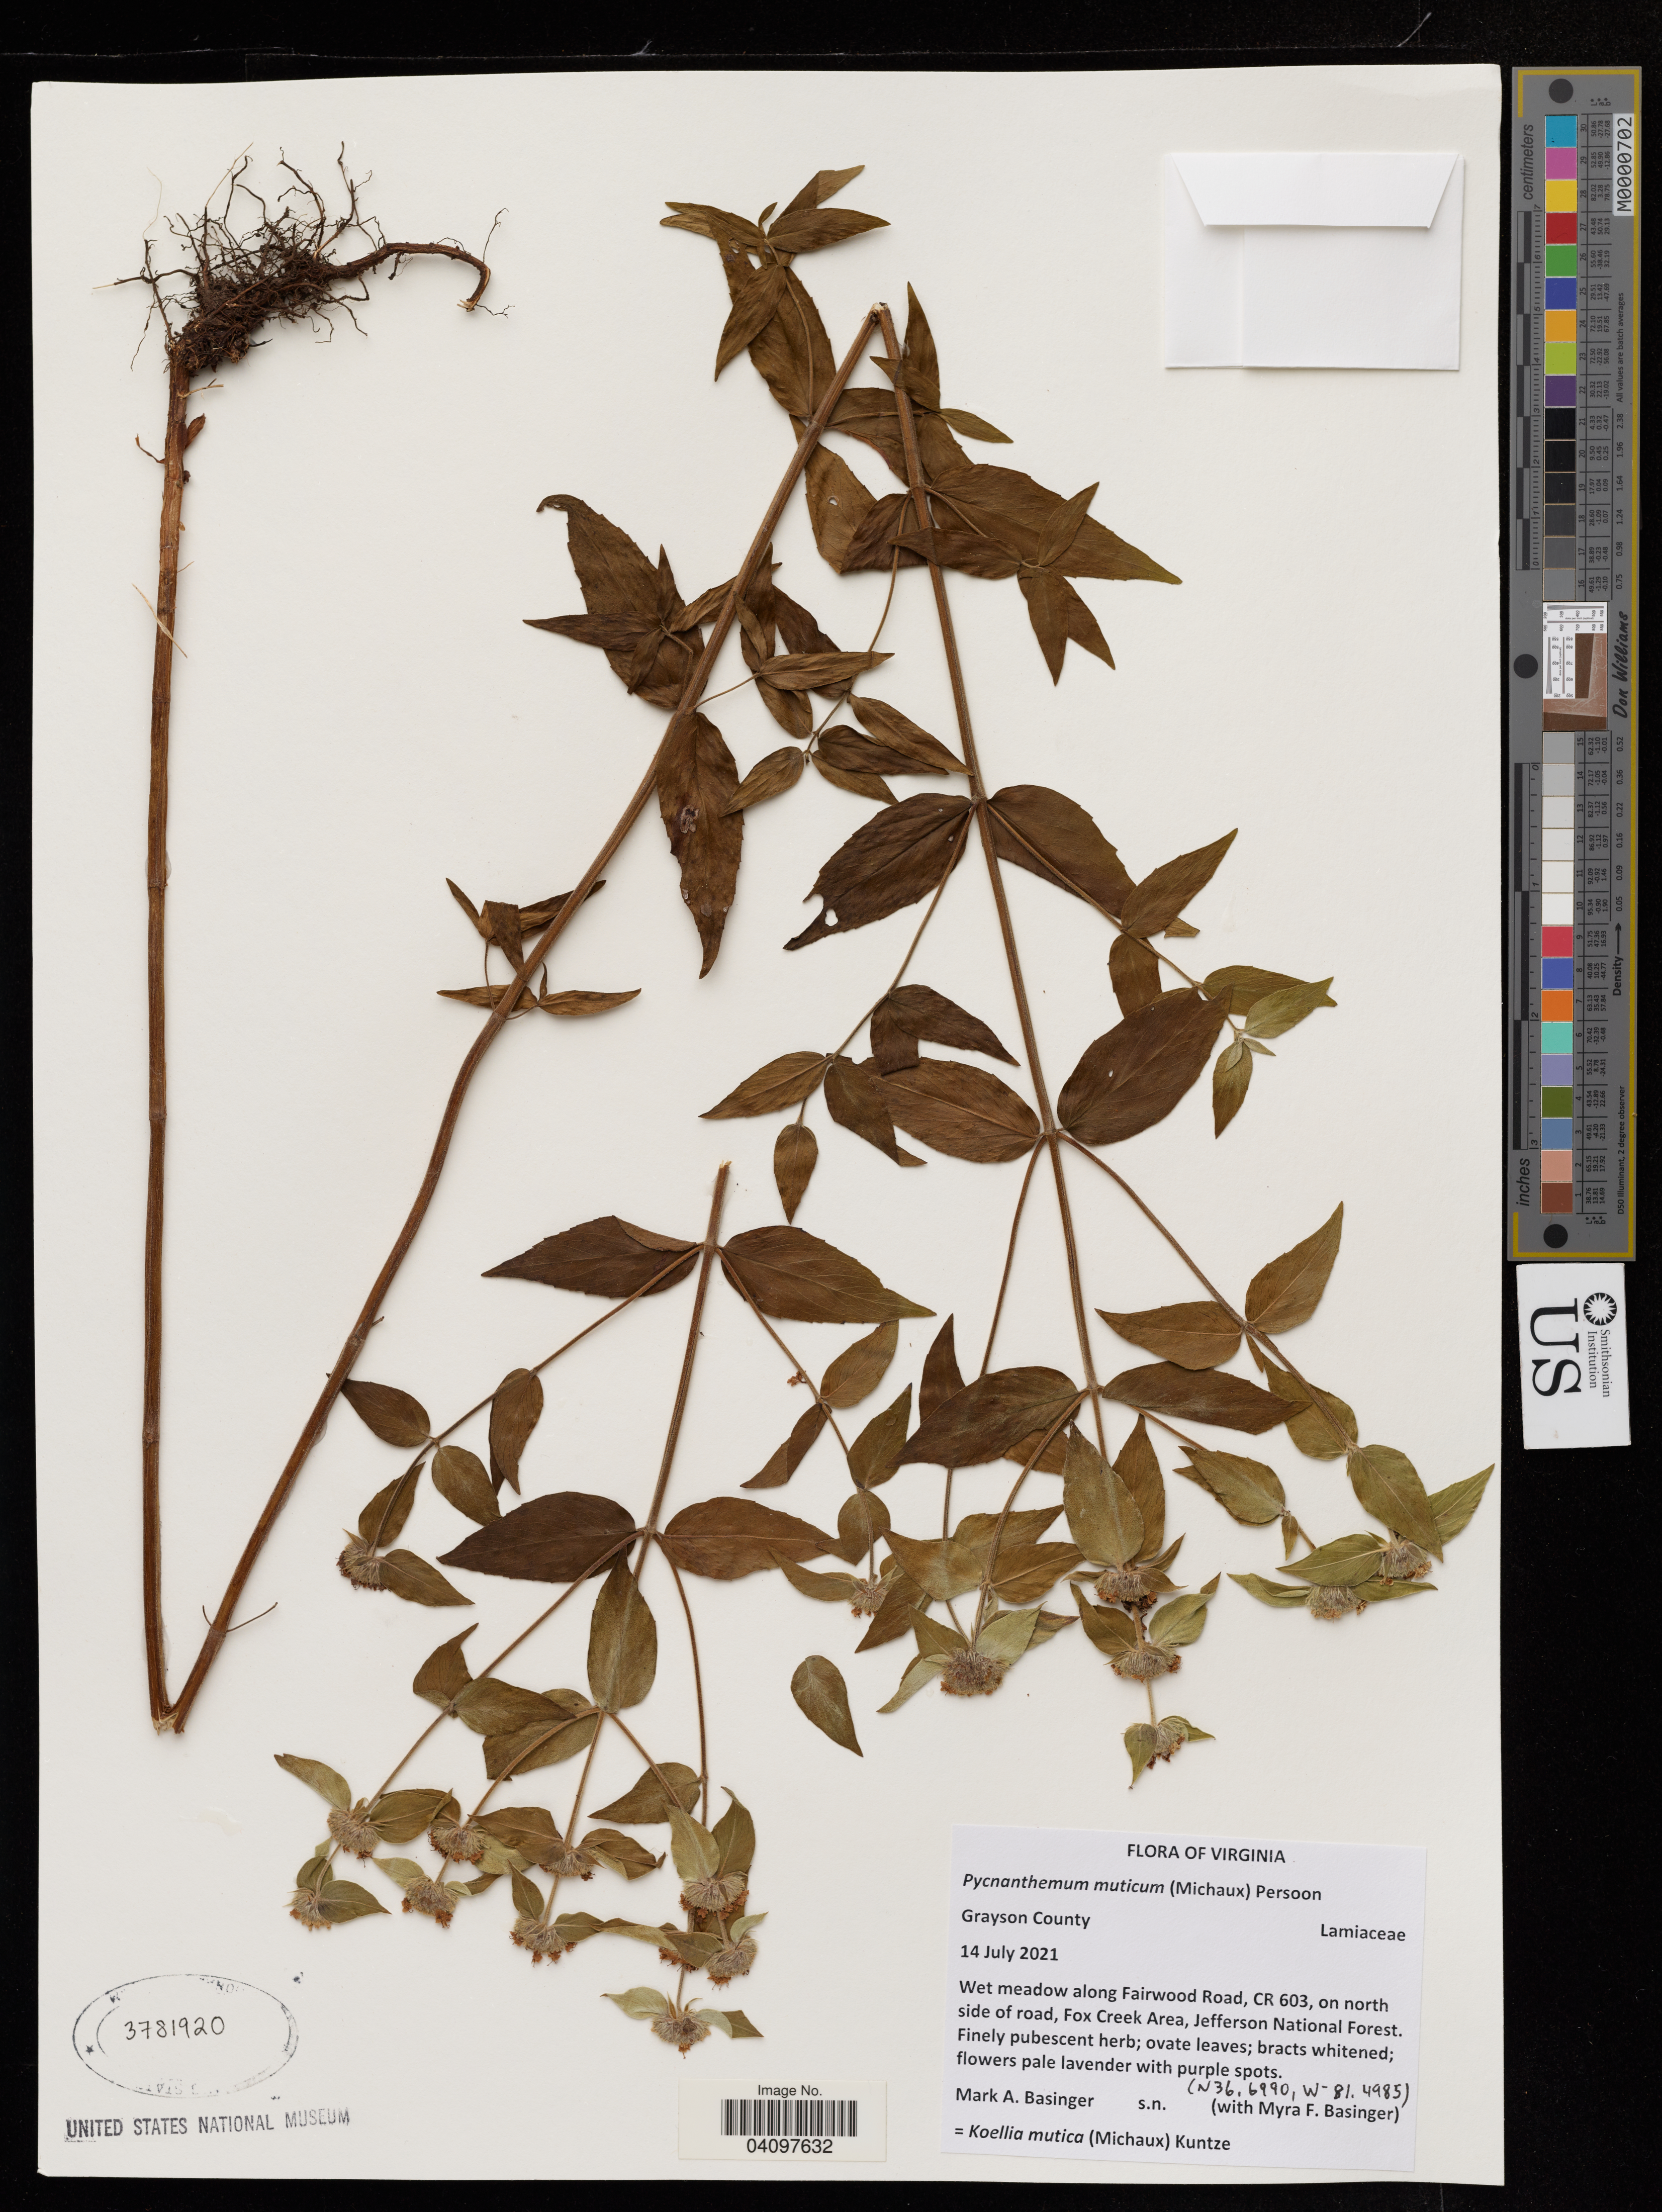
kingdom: Plantae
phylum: Tracheophyta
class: Magnoliopsida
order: Lamiales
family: Lamiaceae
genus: Pycnanthemum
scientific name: Pycnanthemum muticum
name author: (Michx.) Pers.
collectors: M. Basinger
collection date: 2021-07-14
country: United States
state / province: Virginia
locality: Grayson County. Wet meadow along Fairwood Road, CR 603, on north side of road, Fox Creek Area, Jefferson National Forest.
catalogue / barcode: US 3781920